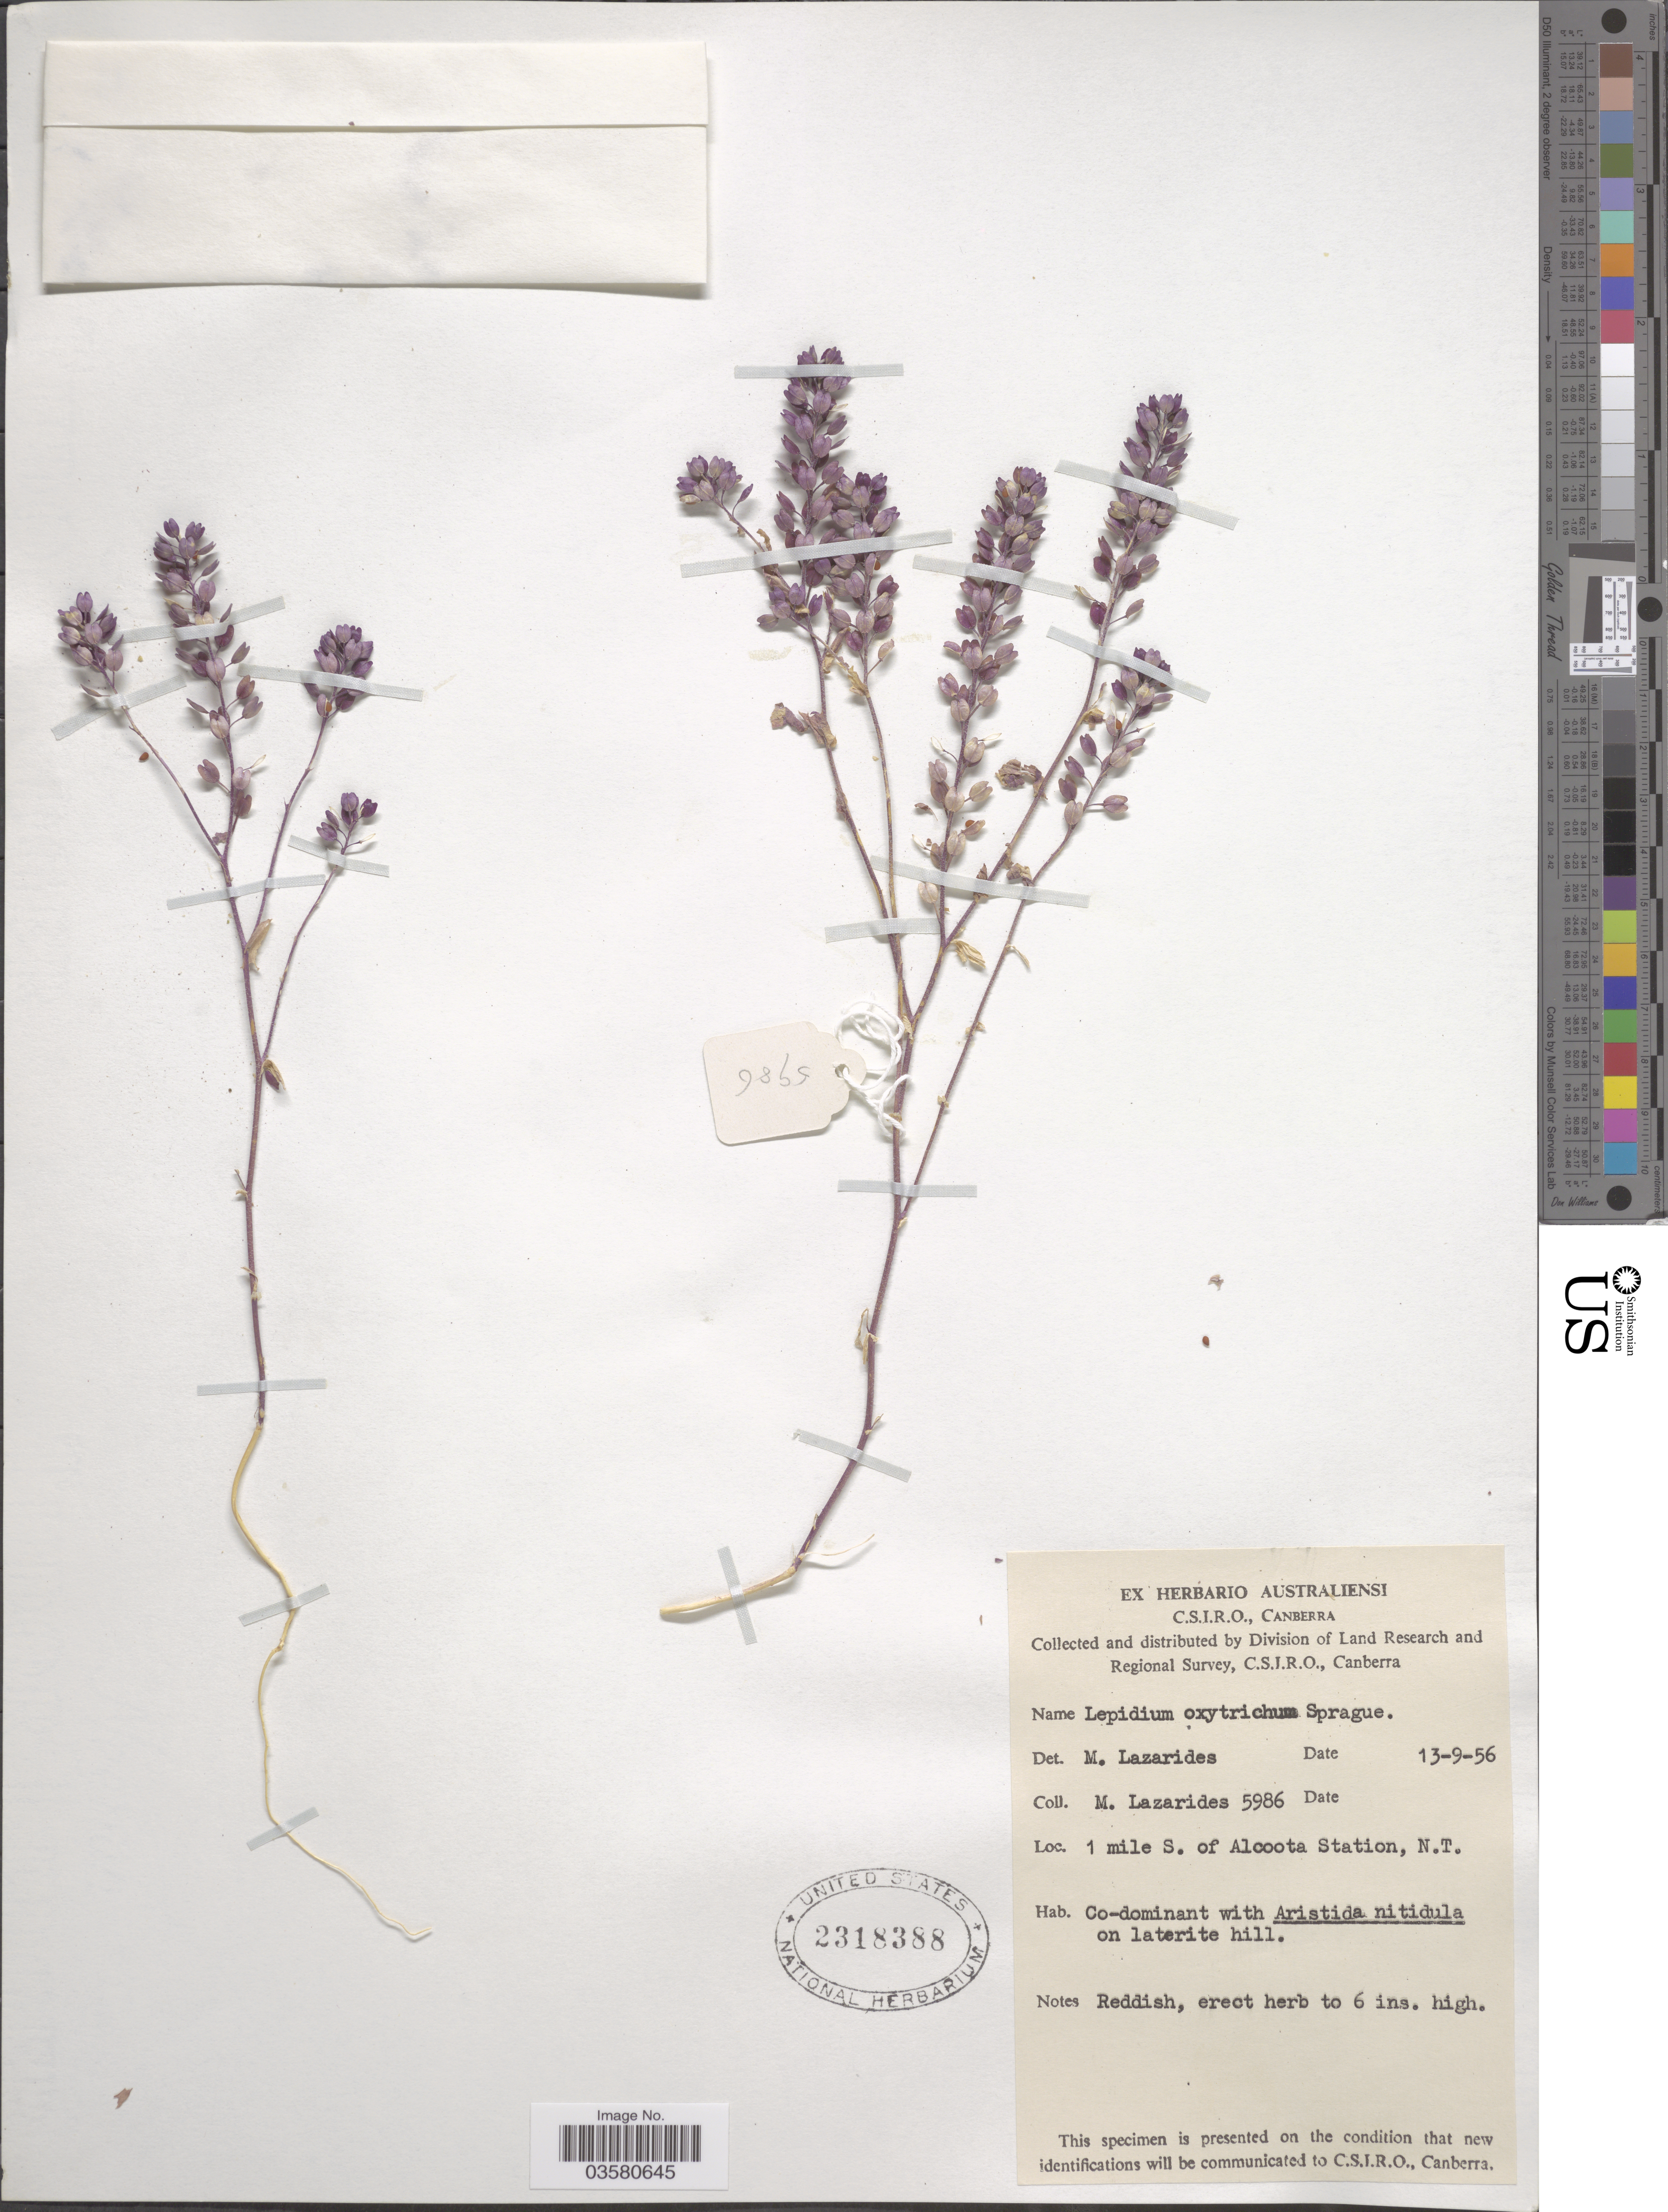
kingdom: Plantae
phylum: Tracheophyta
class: Magnoliopsida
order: Brassicales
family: Brassicaceae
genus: Lepidium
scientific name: Lepidium oxytrichum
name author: Sprague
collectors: M. Lazarides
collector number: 5986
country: Australia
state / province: Northern Territory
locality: C.S.I.R.O., Canberra. 1 mile S. of Alcoota Station.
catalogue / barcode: US 2318388